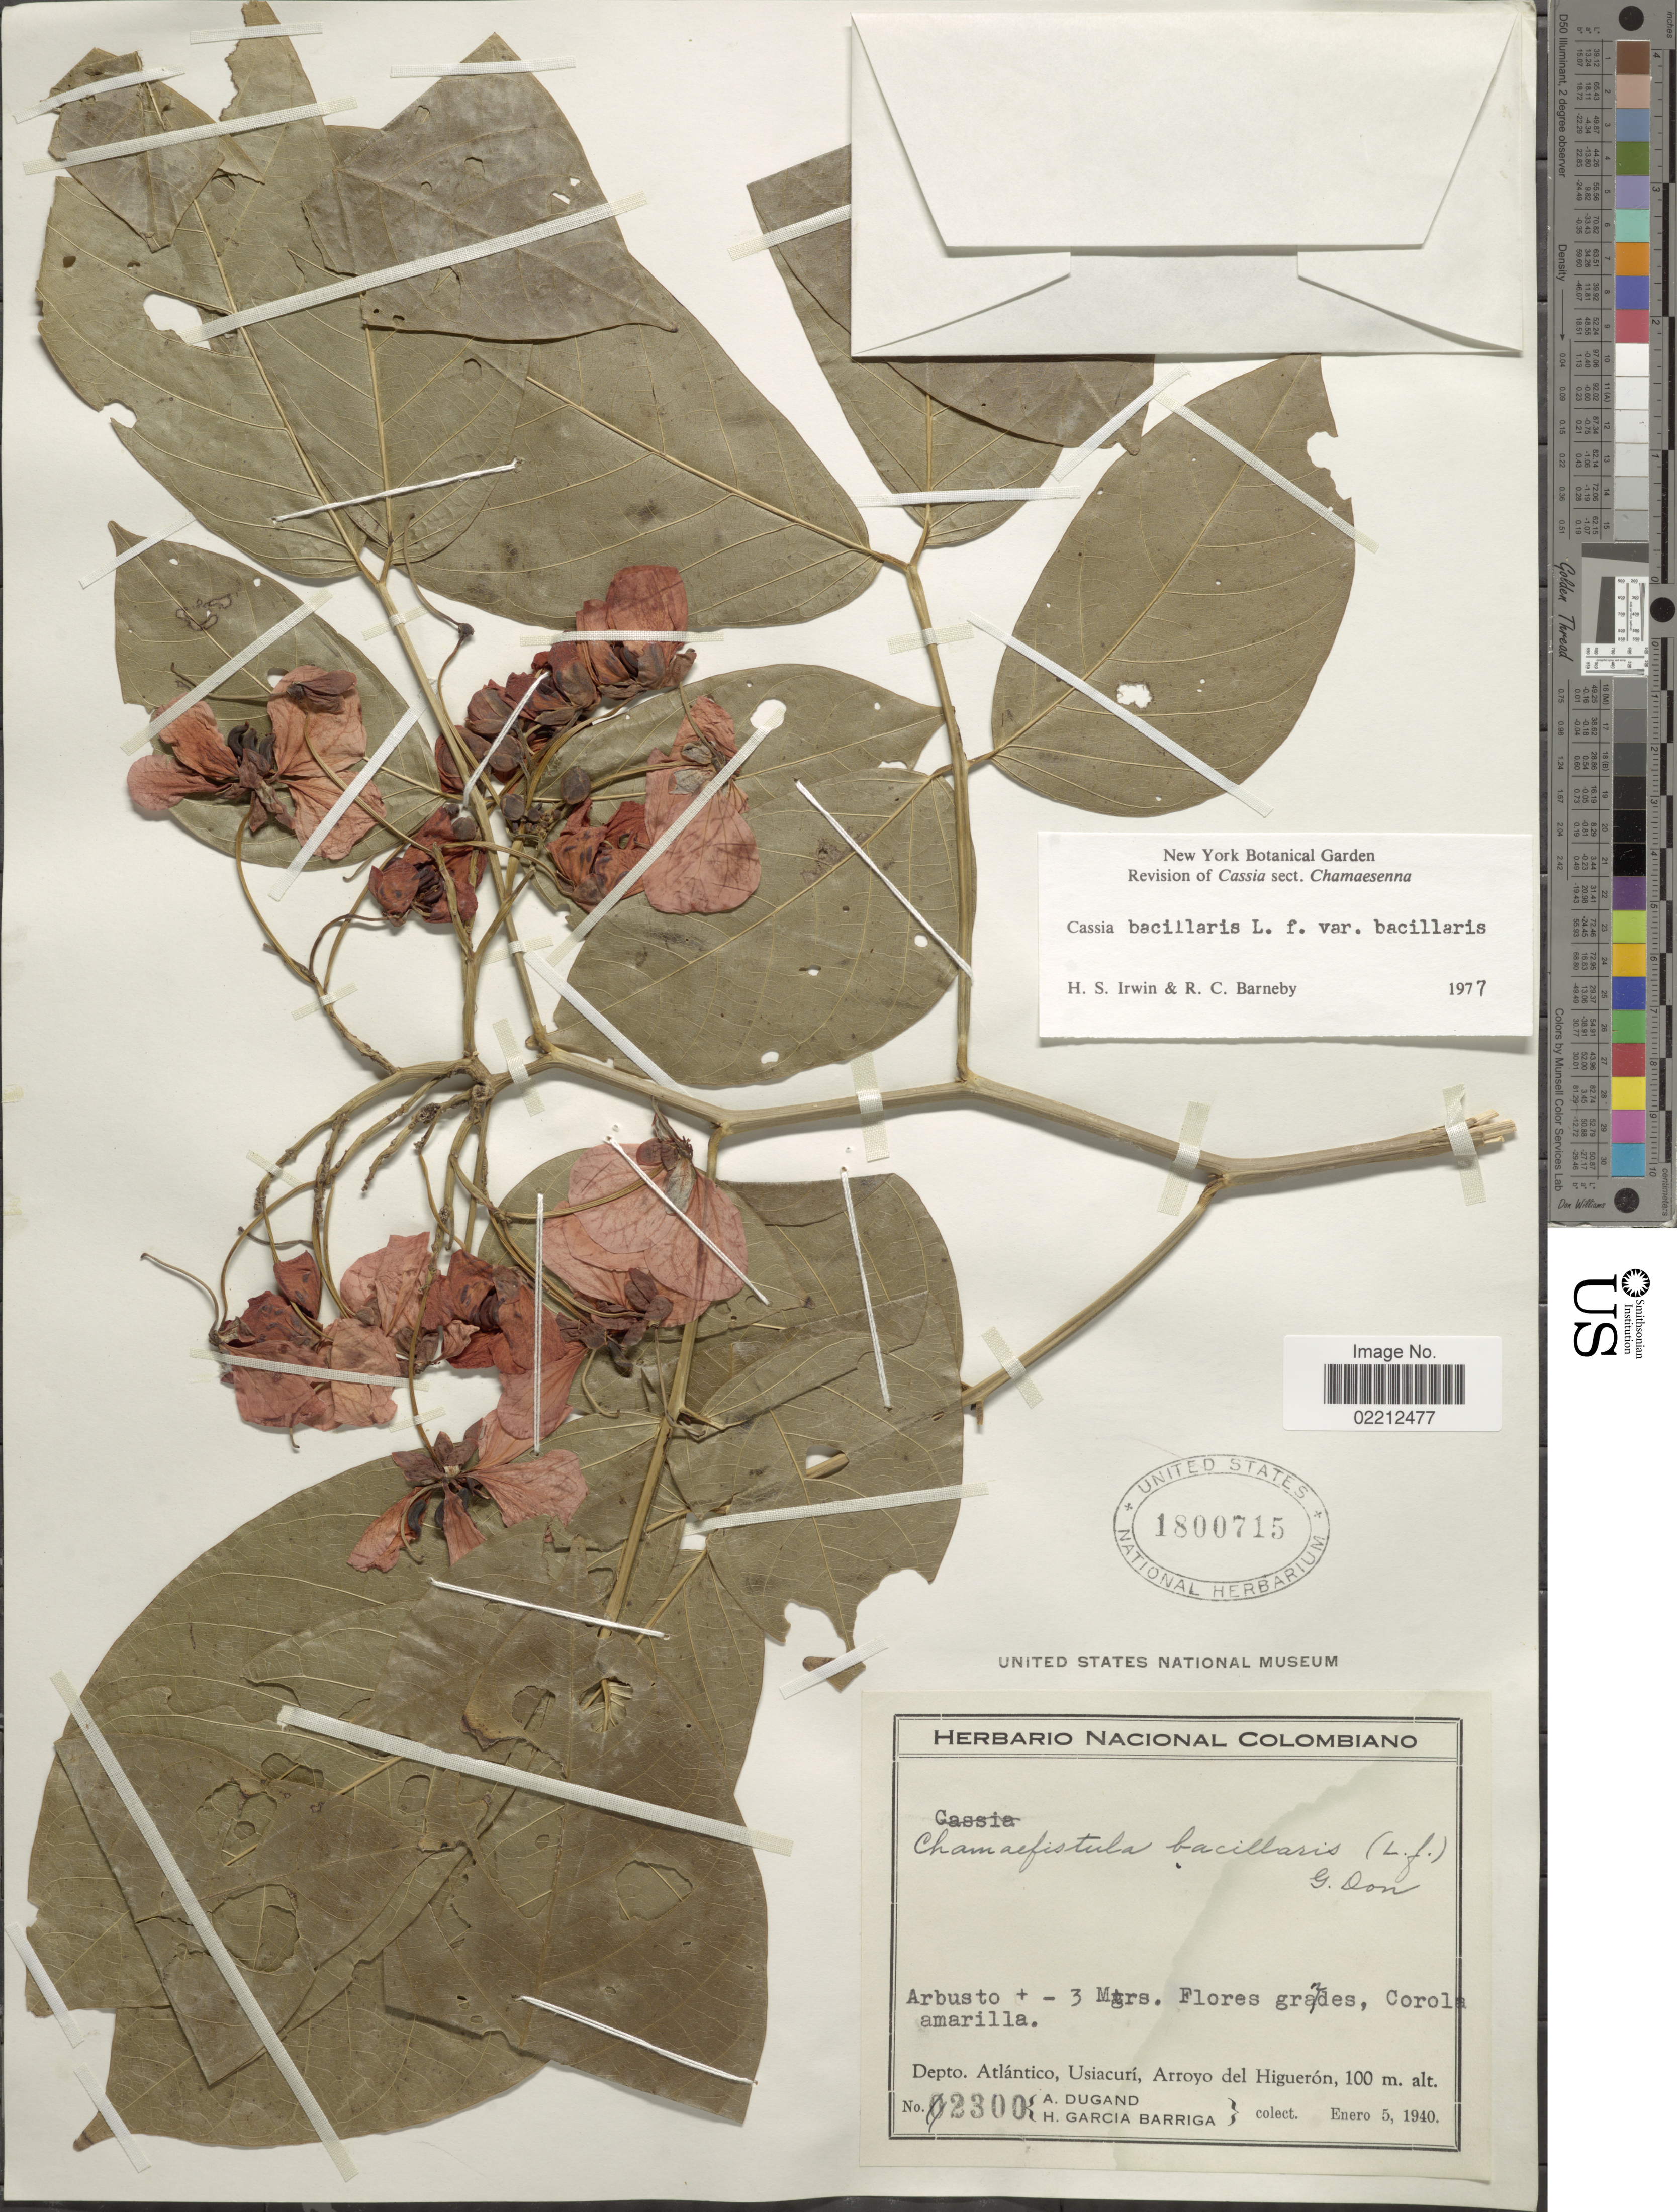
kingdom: Plantae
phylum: Tracheophyta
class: Magnoliopsida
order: Fabales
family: Fabaceae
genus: Senna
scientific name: Senna bacillaris var. bacillaris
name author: (L. f.) H.S. Irwin & Barneby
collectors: A. Dugand & H. García Barriga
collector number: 2300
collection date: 1940-01-05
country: Colombia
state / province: Atlántico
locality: Depto. atlantico, Usiacuri, Arroyo del Higueron.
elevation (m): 100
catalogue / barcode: US 1800715